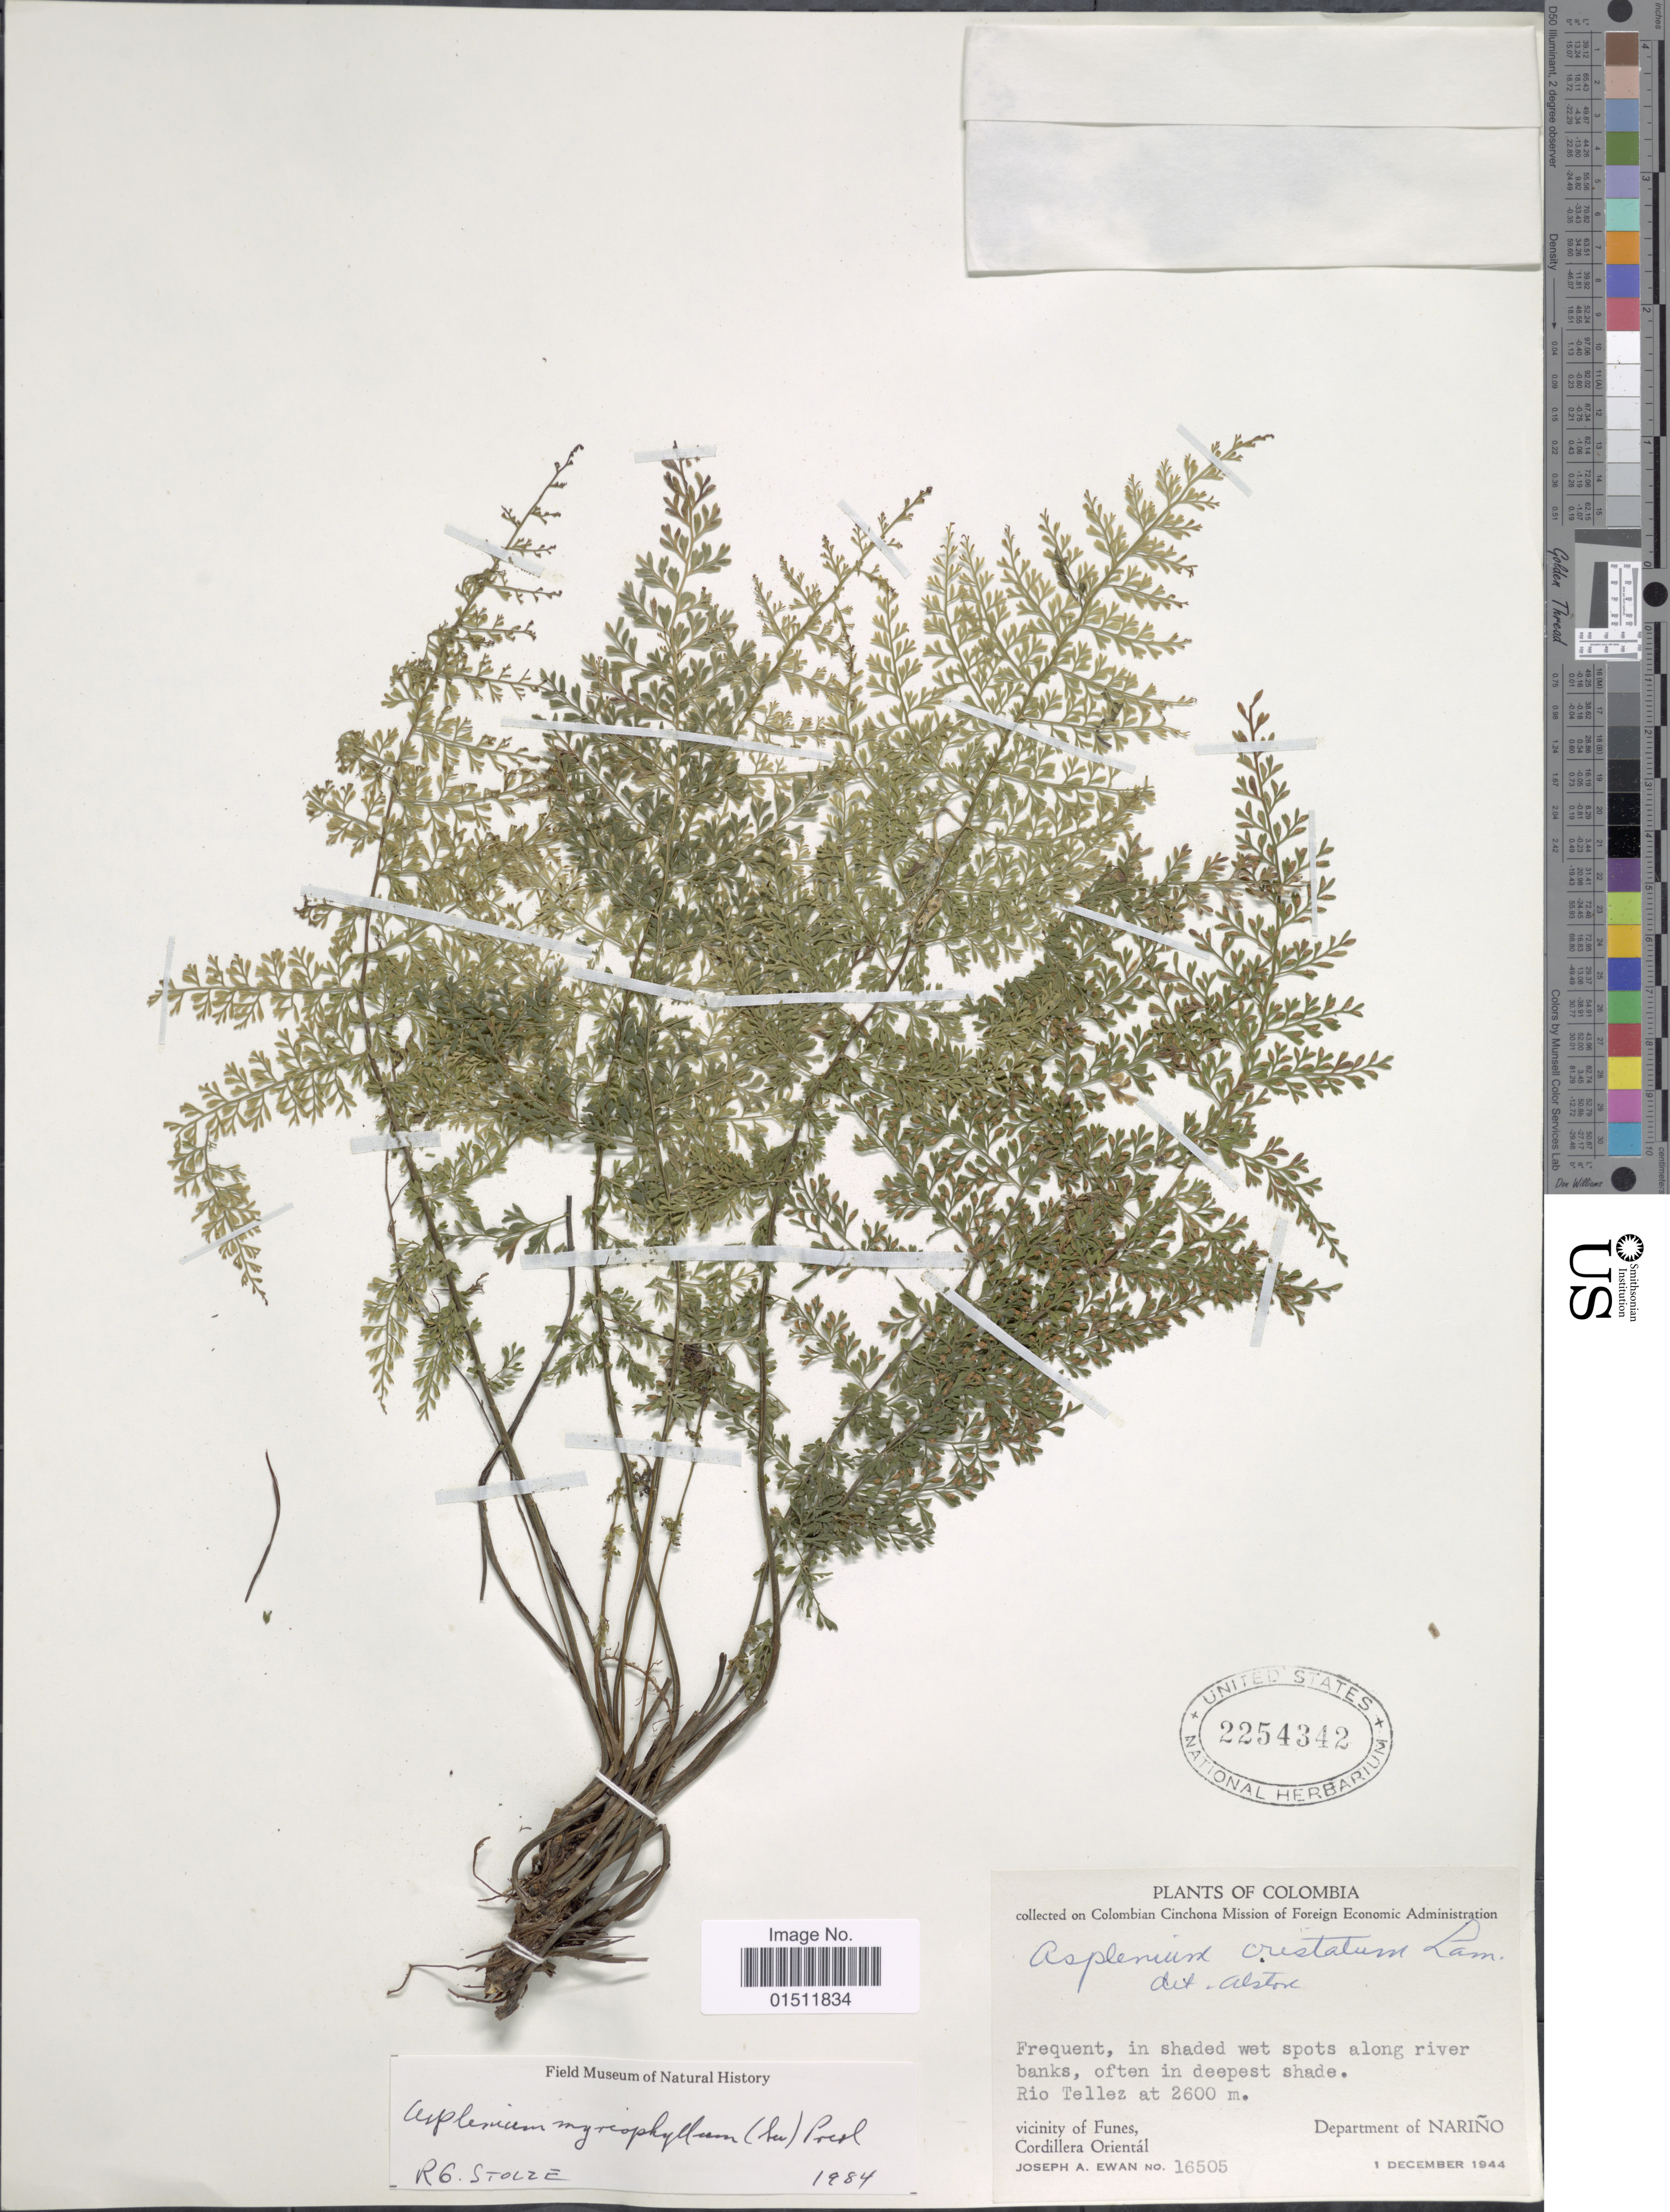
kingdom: Plantae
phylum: Tracheophyta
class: Polypodiopsida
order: Polypodiales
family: Aspleniaceae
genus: Asplenium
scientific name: Asplenium myriophyllum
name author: (Sw.) C. Presl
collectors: J. A. Ewan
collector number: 16505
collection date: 1944-12-01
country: Colombia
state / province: Nariño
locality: Vicinity of Funes, Cordillera Oriental, Department of Narino, Rio Tellez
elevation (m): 2600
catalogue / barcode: US 2254342